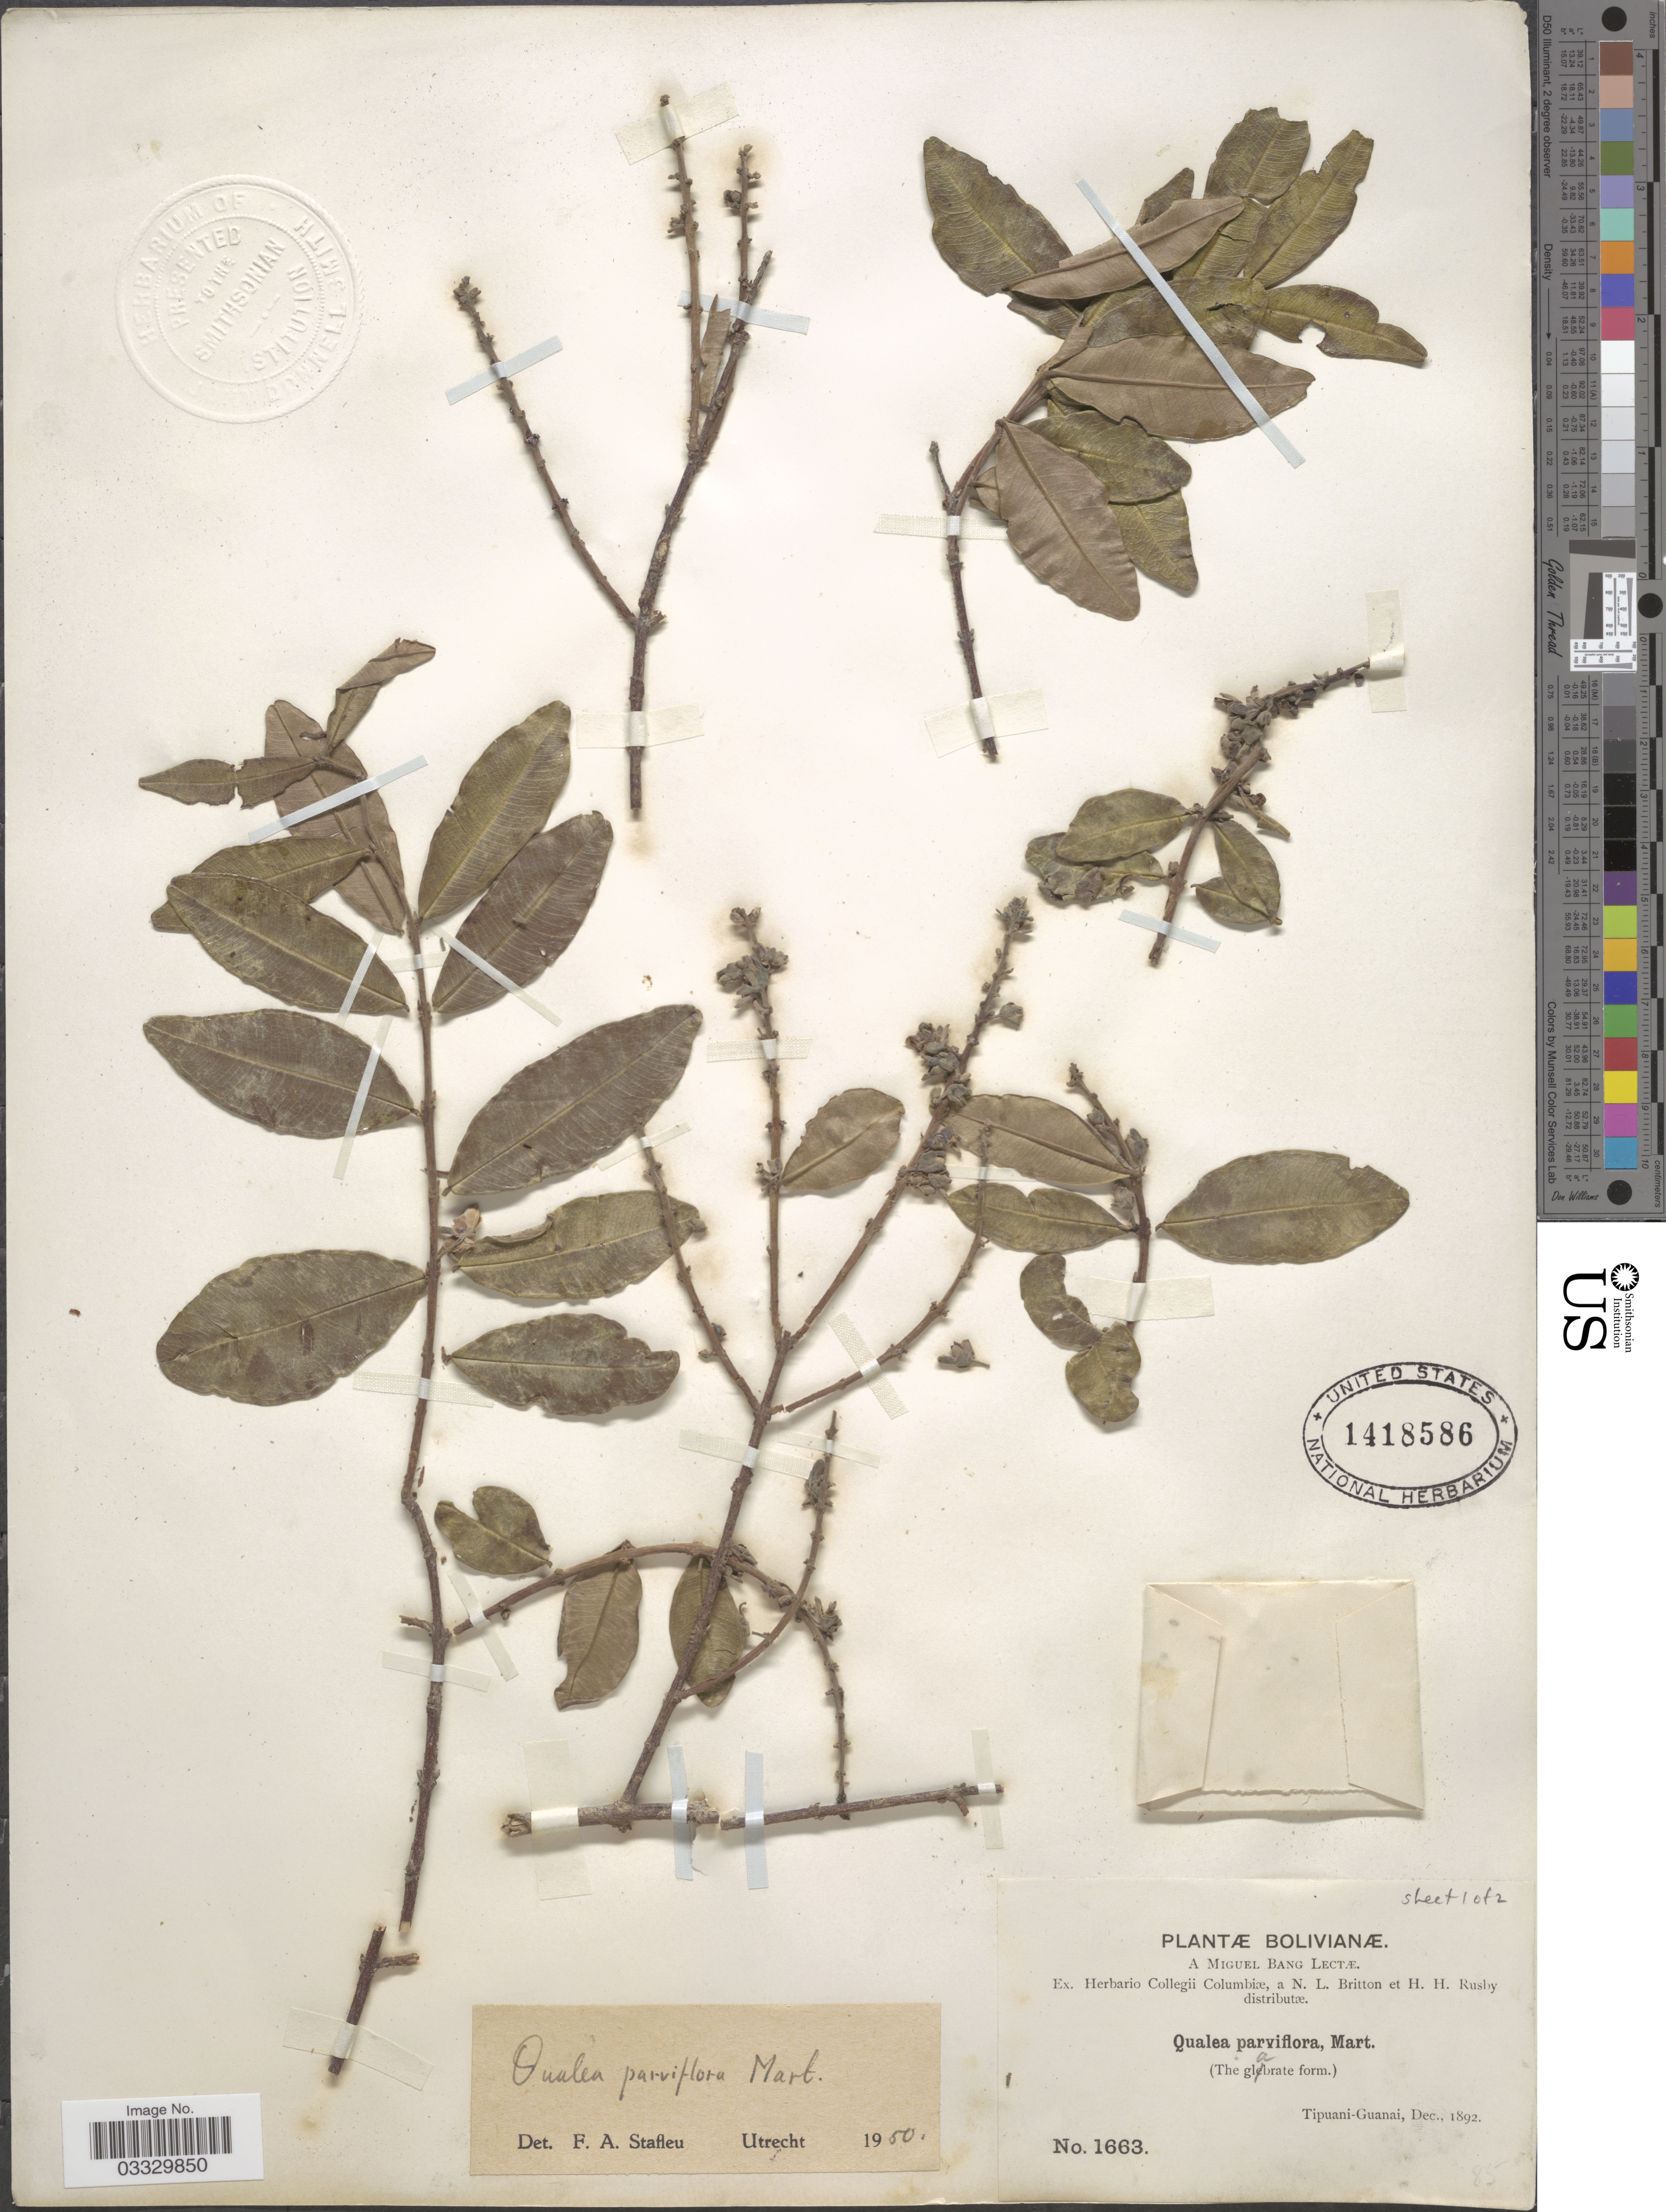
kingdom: Plantae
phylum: Tracheophyta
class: Magnoliopsida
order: Myrtales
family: Vochysiaceae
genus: Qualea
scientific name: Qualea parviflora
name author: Mart.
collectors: M. Bang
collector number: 1663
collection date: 1892-12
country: Bolivia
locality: Tipuani-Guanai.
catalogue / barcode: US 1418586